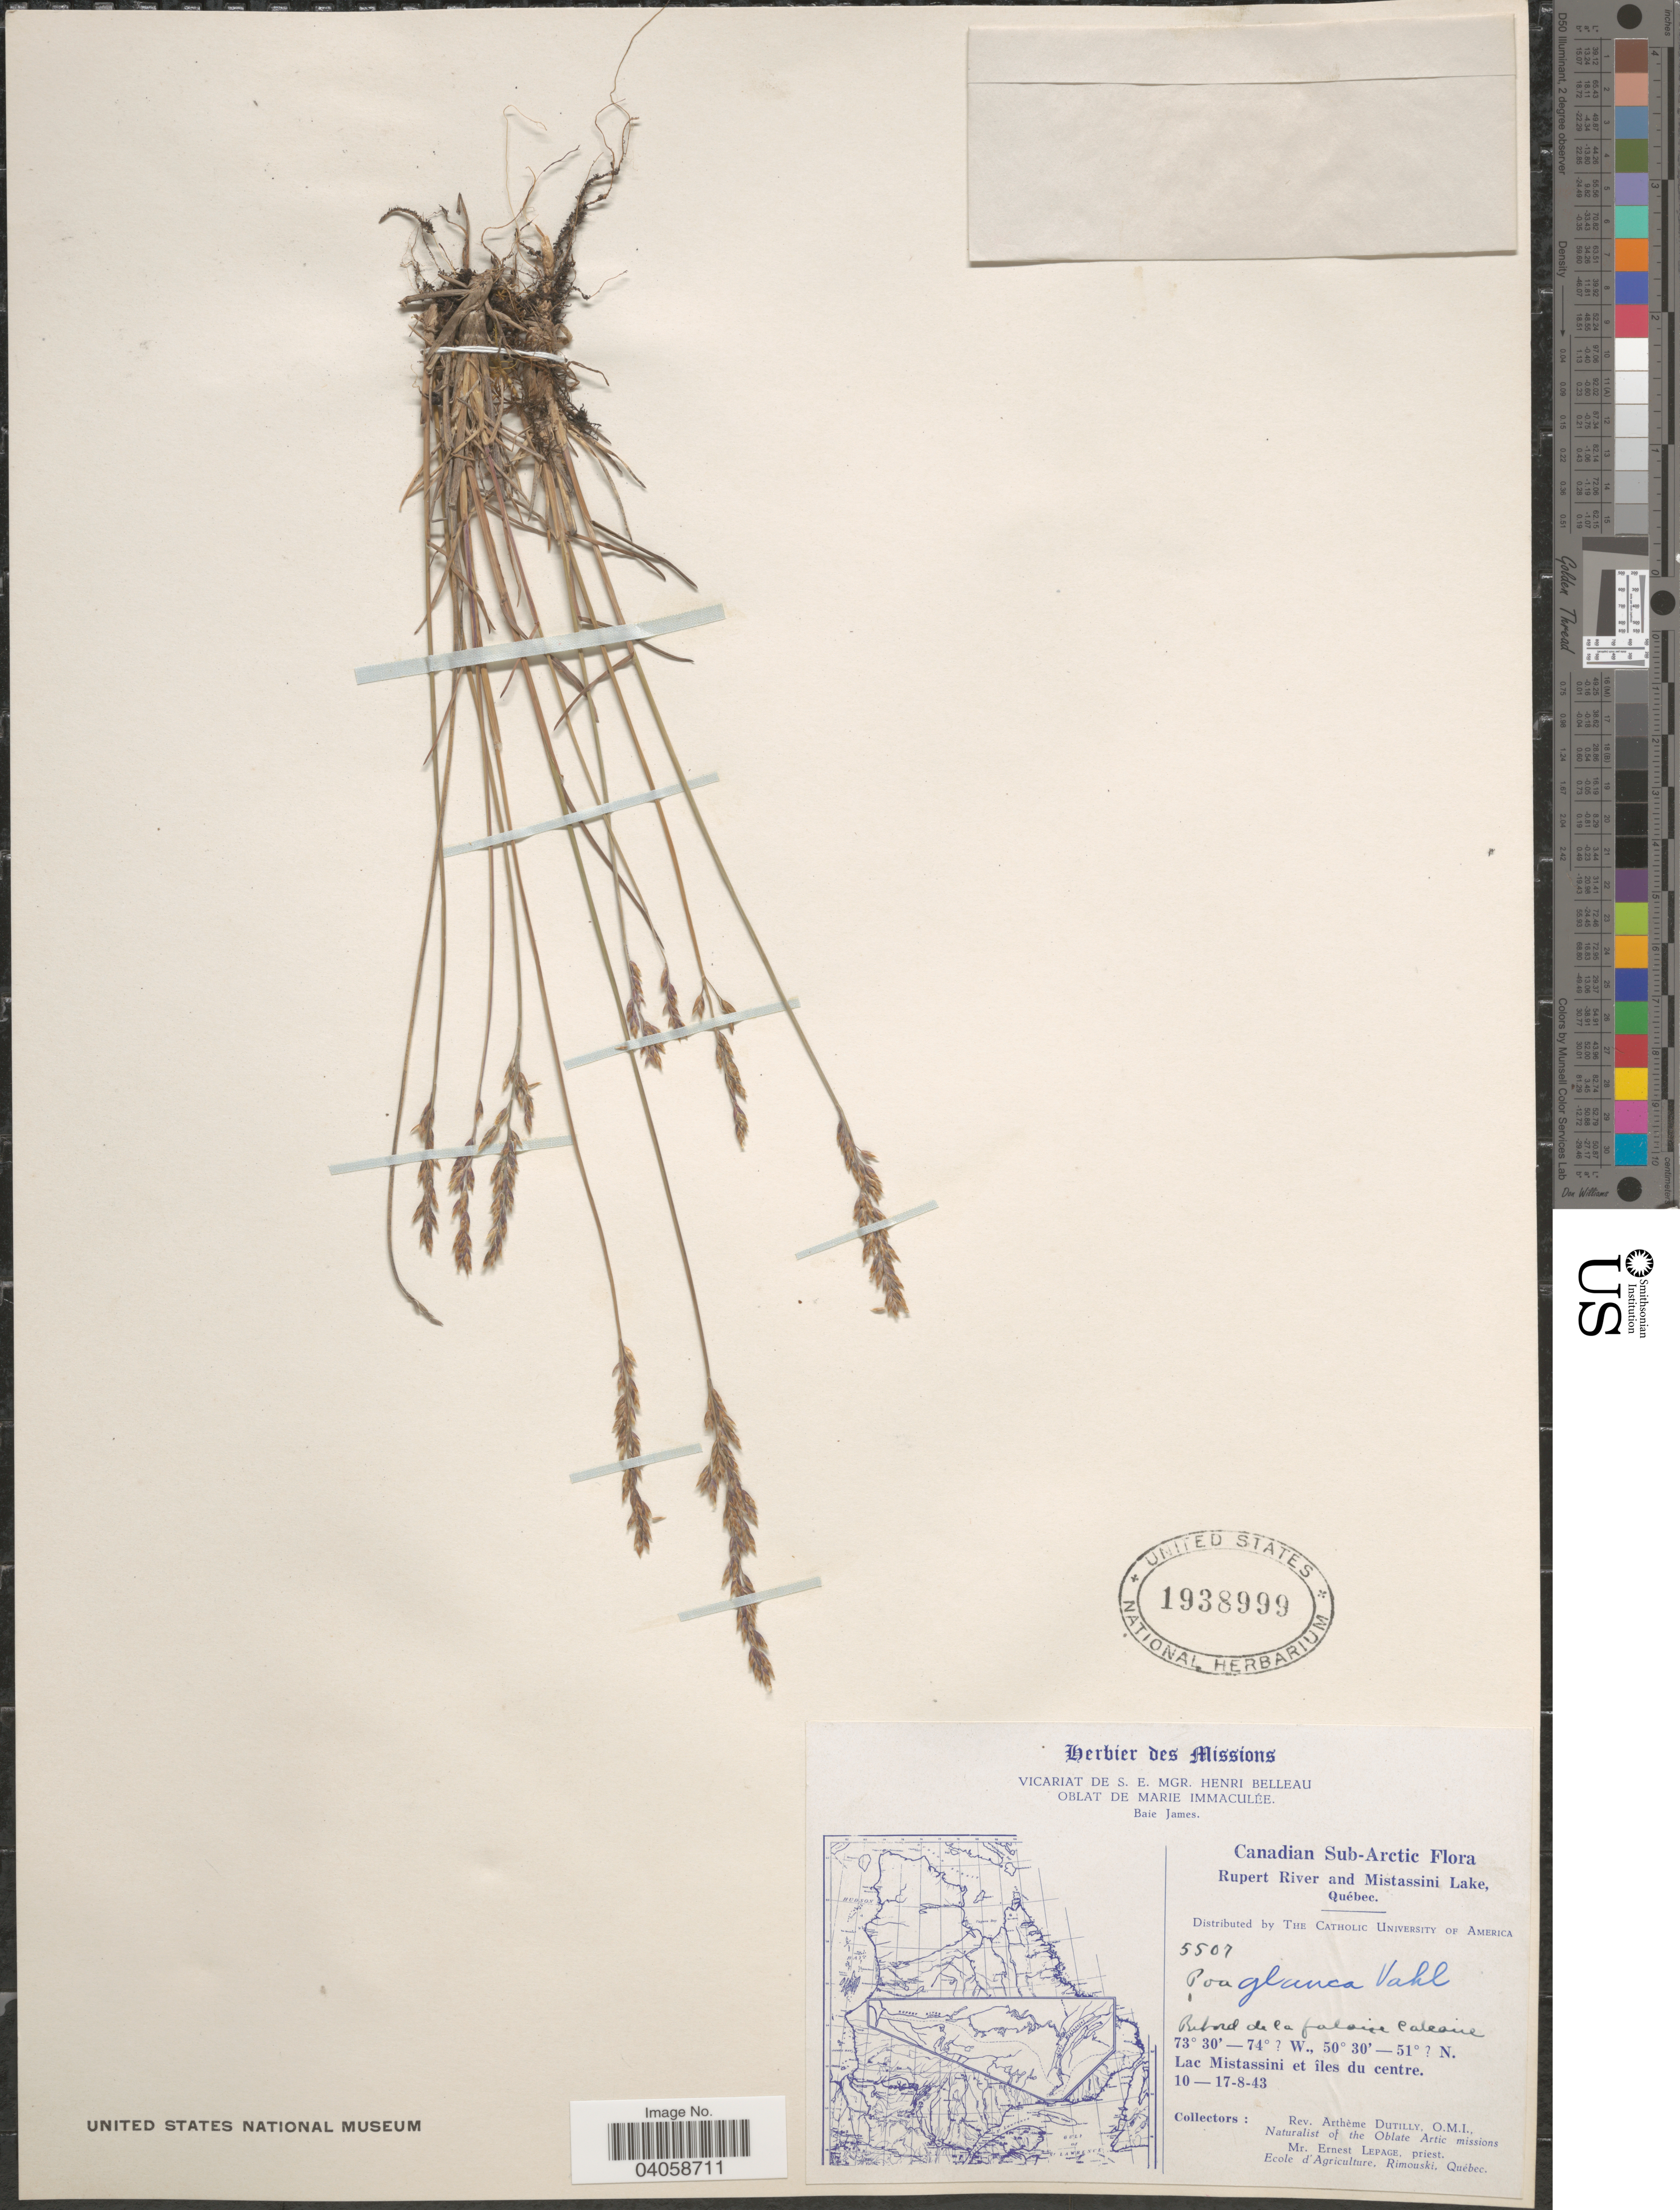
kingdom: Plantae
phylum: Tracheophyta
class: Liliopsida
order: Poales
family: Poaceae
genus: Poa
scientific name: Poa glauca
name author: Vahl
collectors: A. Dutilly & E. Lepage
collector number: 5507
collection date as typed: Transcribed d/m/y: 10/8/43 to 17/8/43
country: Canada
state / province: Quebec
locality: Canadian Sub-Arctic. Rupert River and Mistassini Lake. Beford de la falaiçe calcaire [unsure placement] Lac Mistassini et îles du centre.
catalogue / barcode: US 1938999